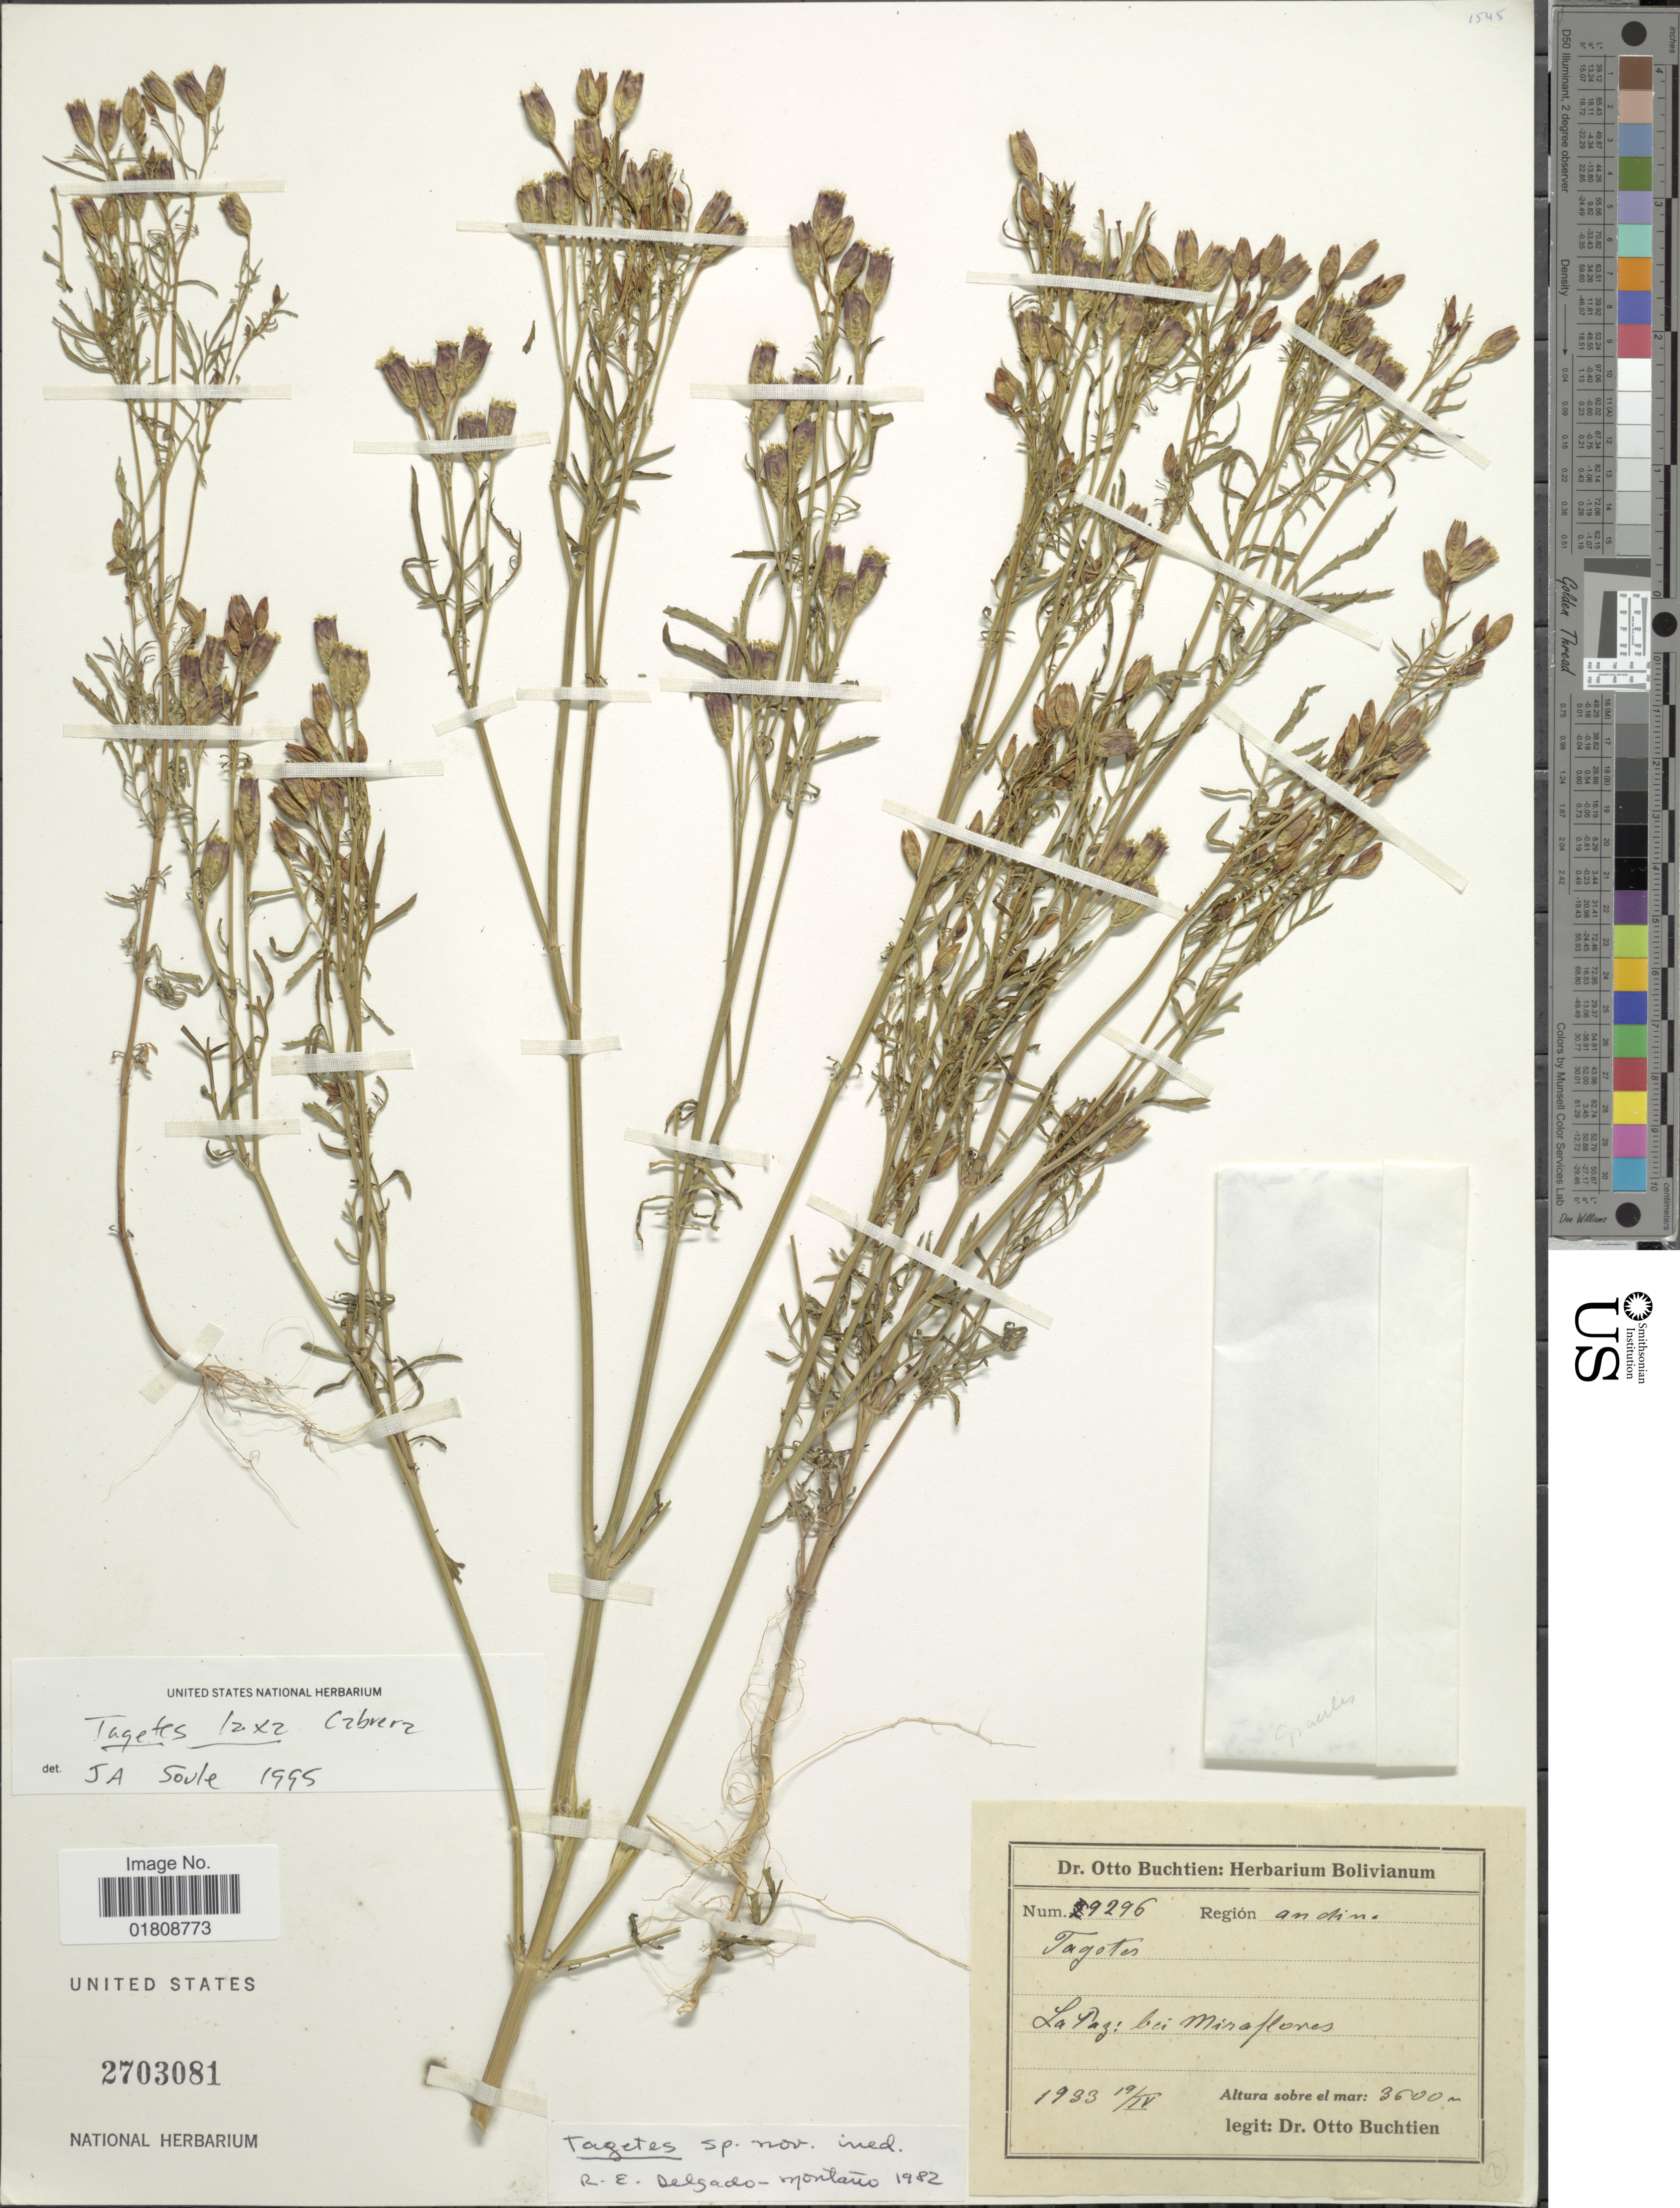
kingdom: Plantae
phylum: Tracheophyta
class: Magnoliopsida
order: Asterales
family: Asteraceae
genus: Tagetes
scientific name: Tagetes laxa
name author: Caberra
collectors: O. Buchtien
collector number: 9296*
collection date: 1933-04-19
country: Bolivia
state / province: La Paz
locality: Bei Miraflores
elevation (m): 3600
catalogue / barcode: US 2703081